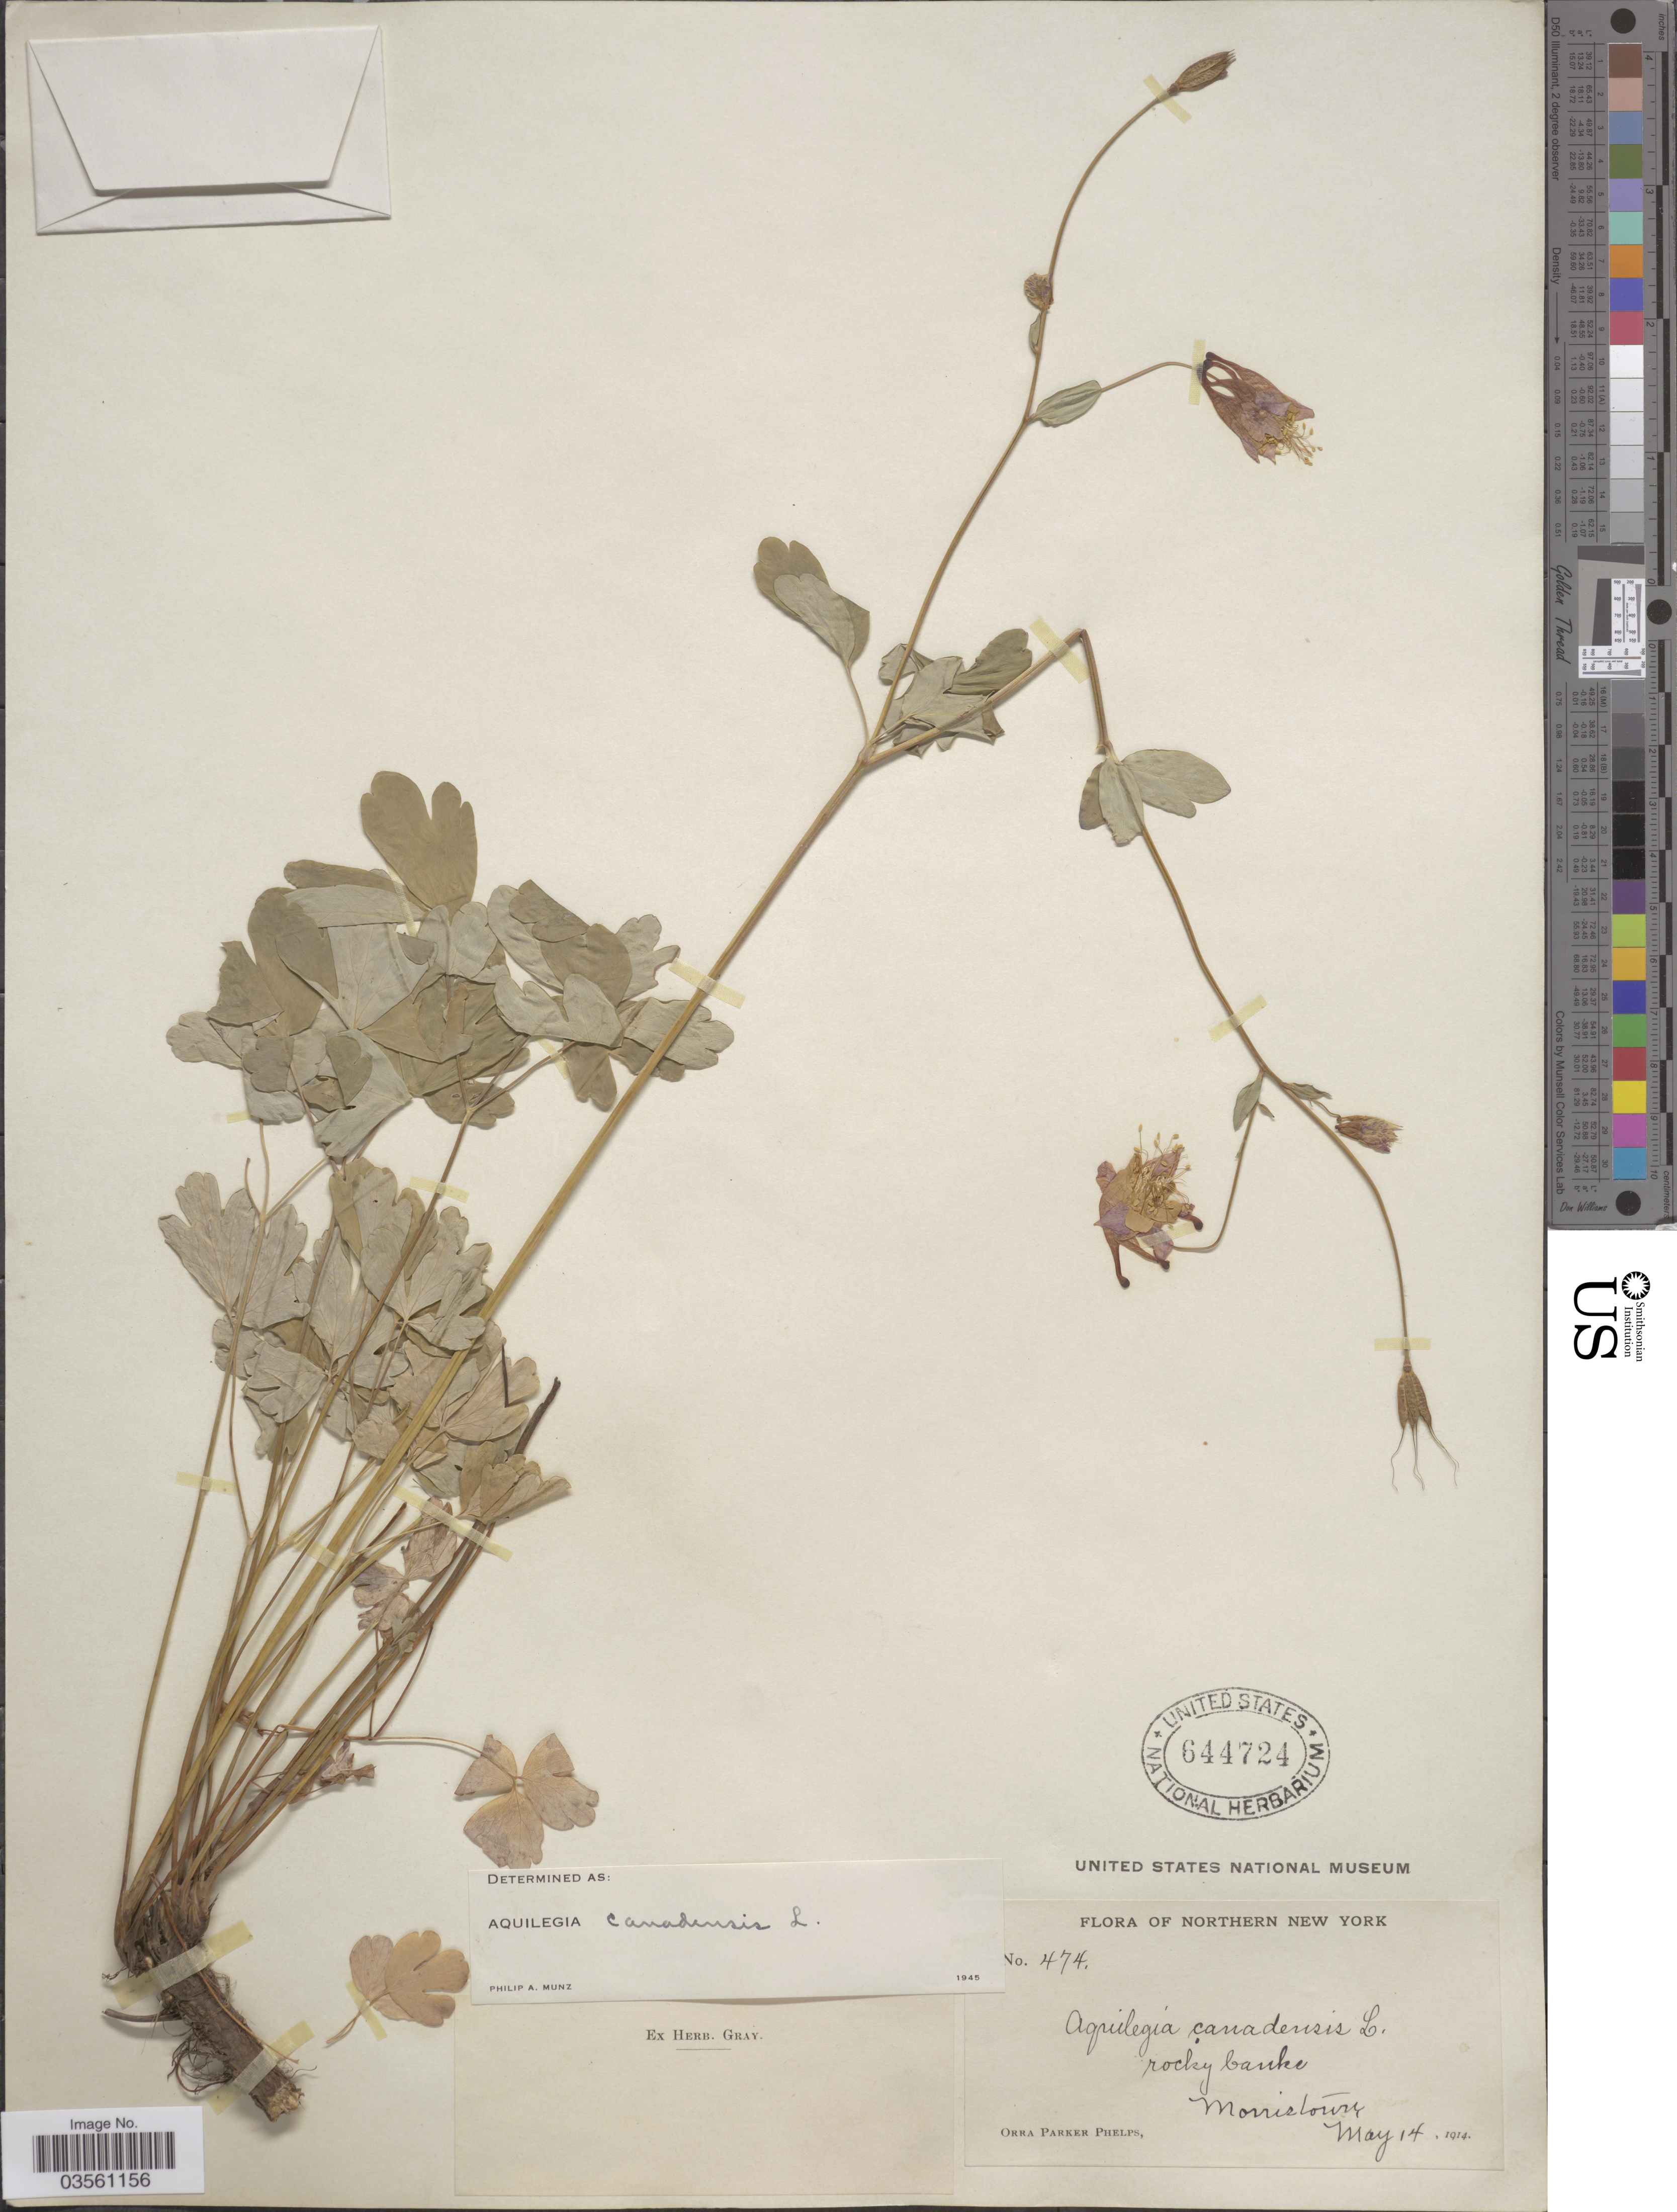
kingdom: Plantae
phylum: Tracheophyta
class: Magnoliopsida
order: Ranunculales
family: Ranunculaceae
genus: Aquilegia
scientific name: Aquilegia canadensis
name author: L.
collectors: O. P. Phelps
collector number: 474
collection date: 1914-05-14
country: United States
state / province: New York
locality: Northern New York. Morristown.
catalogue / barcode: US 644724